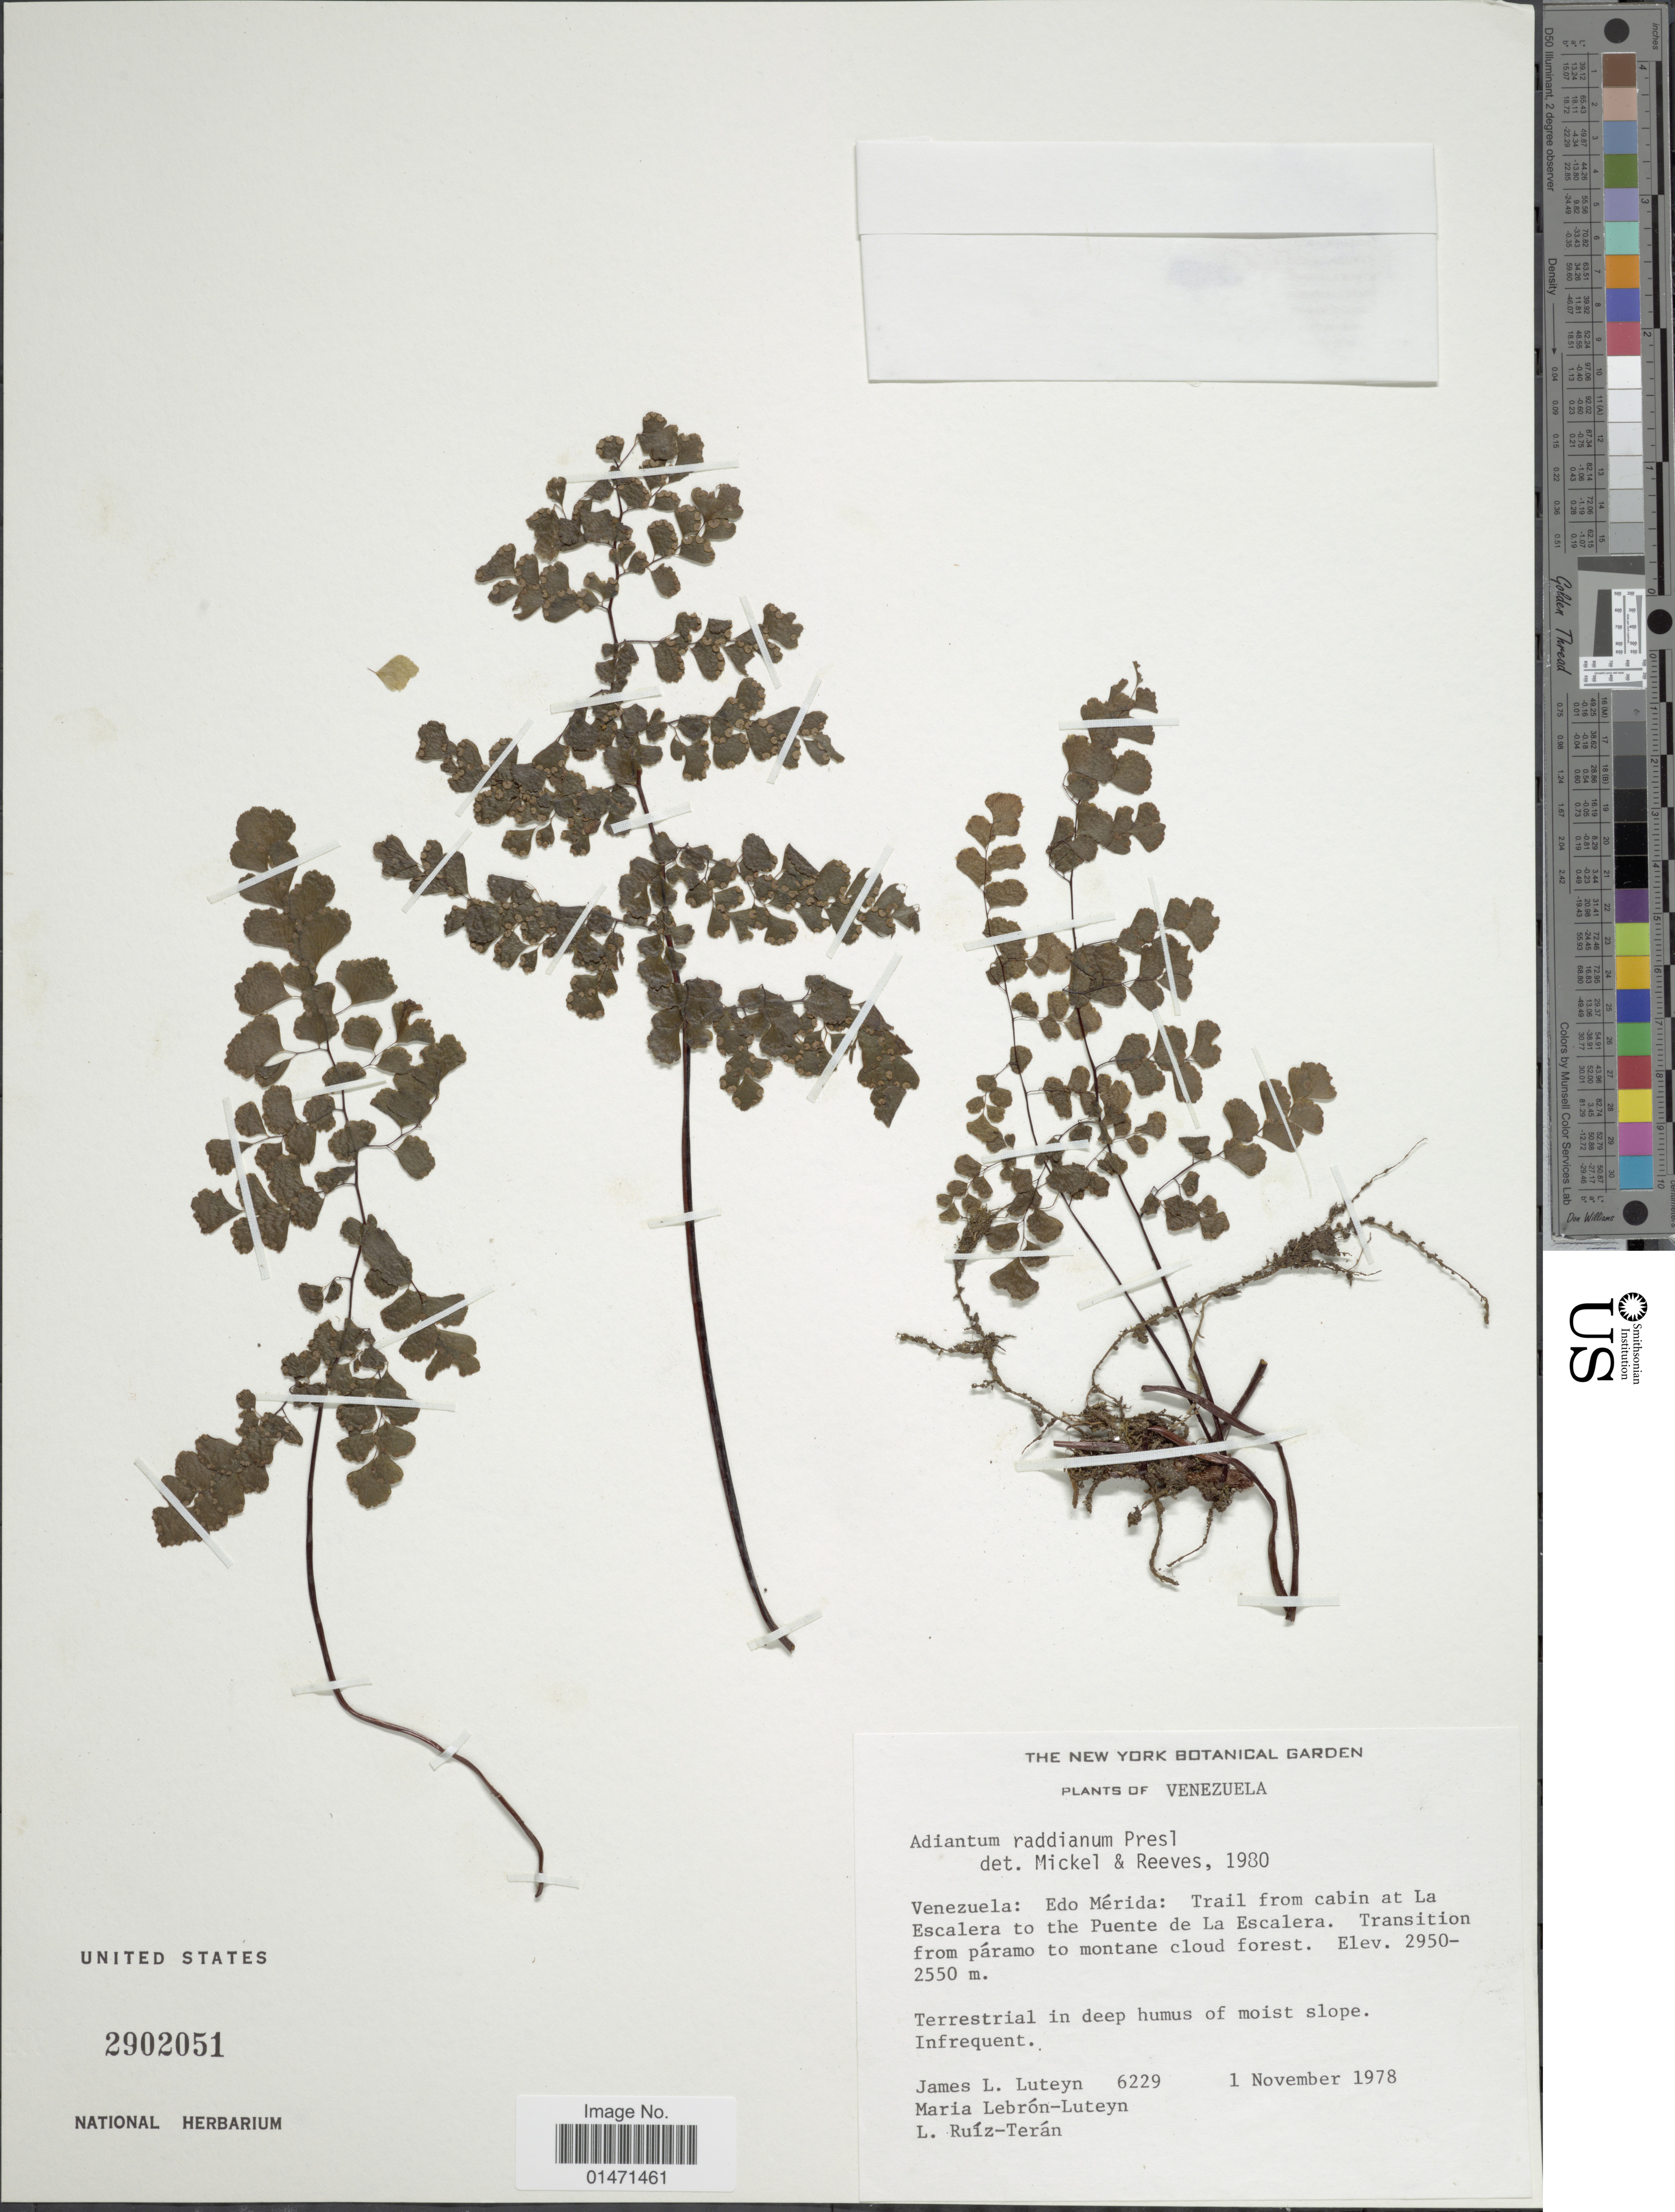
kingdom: Plantae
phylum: Tracheophyta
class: Polypodiopsida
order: Polypodiales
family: Pteridaceae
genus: Adiantum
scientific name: Adiantum raddianum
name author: C. Presl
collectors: J. L. Luteyn, M. L. Lebrón-Luteyn & L. E. Ruíz-Terán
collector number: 6229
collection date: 1978-11-01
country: Venezuela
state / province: Mérida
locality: Trail from cabin at La Escalera to the Puente de La Escalera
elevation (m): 2550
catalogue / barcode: US 2902051